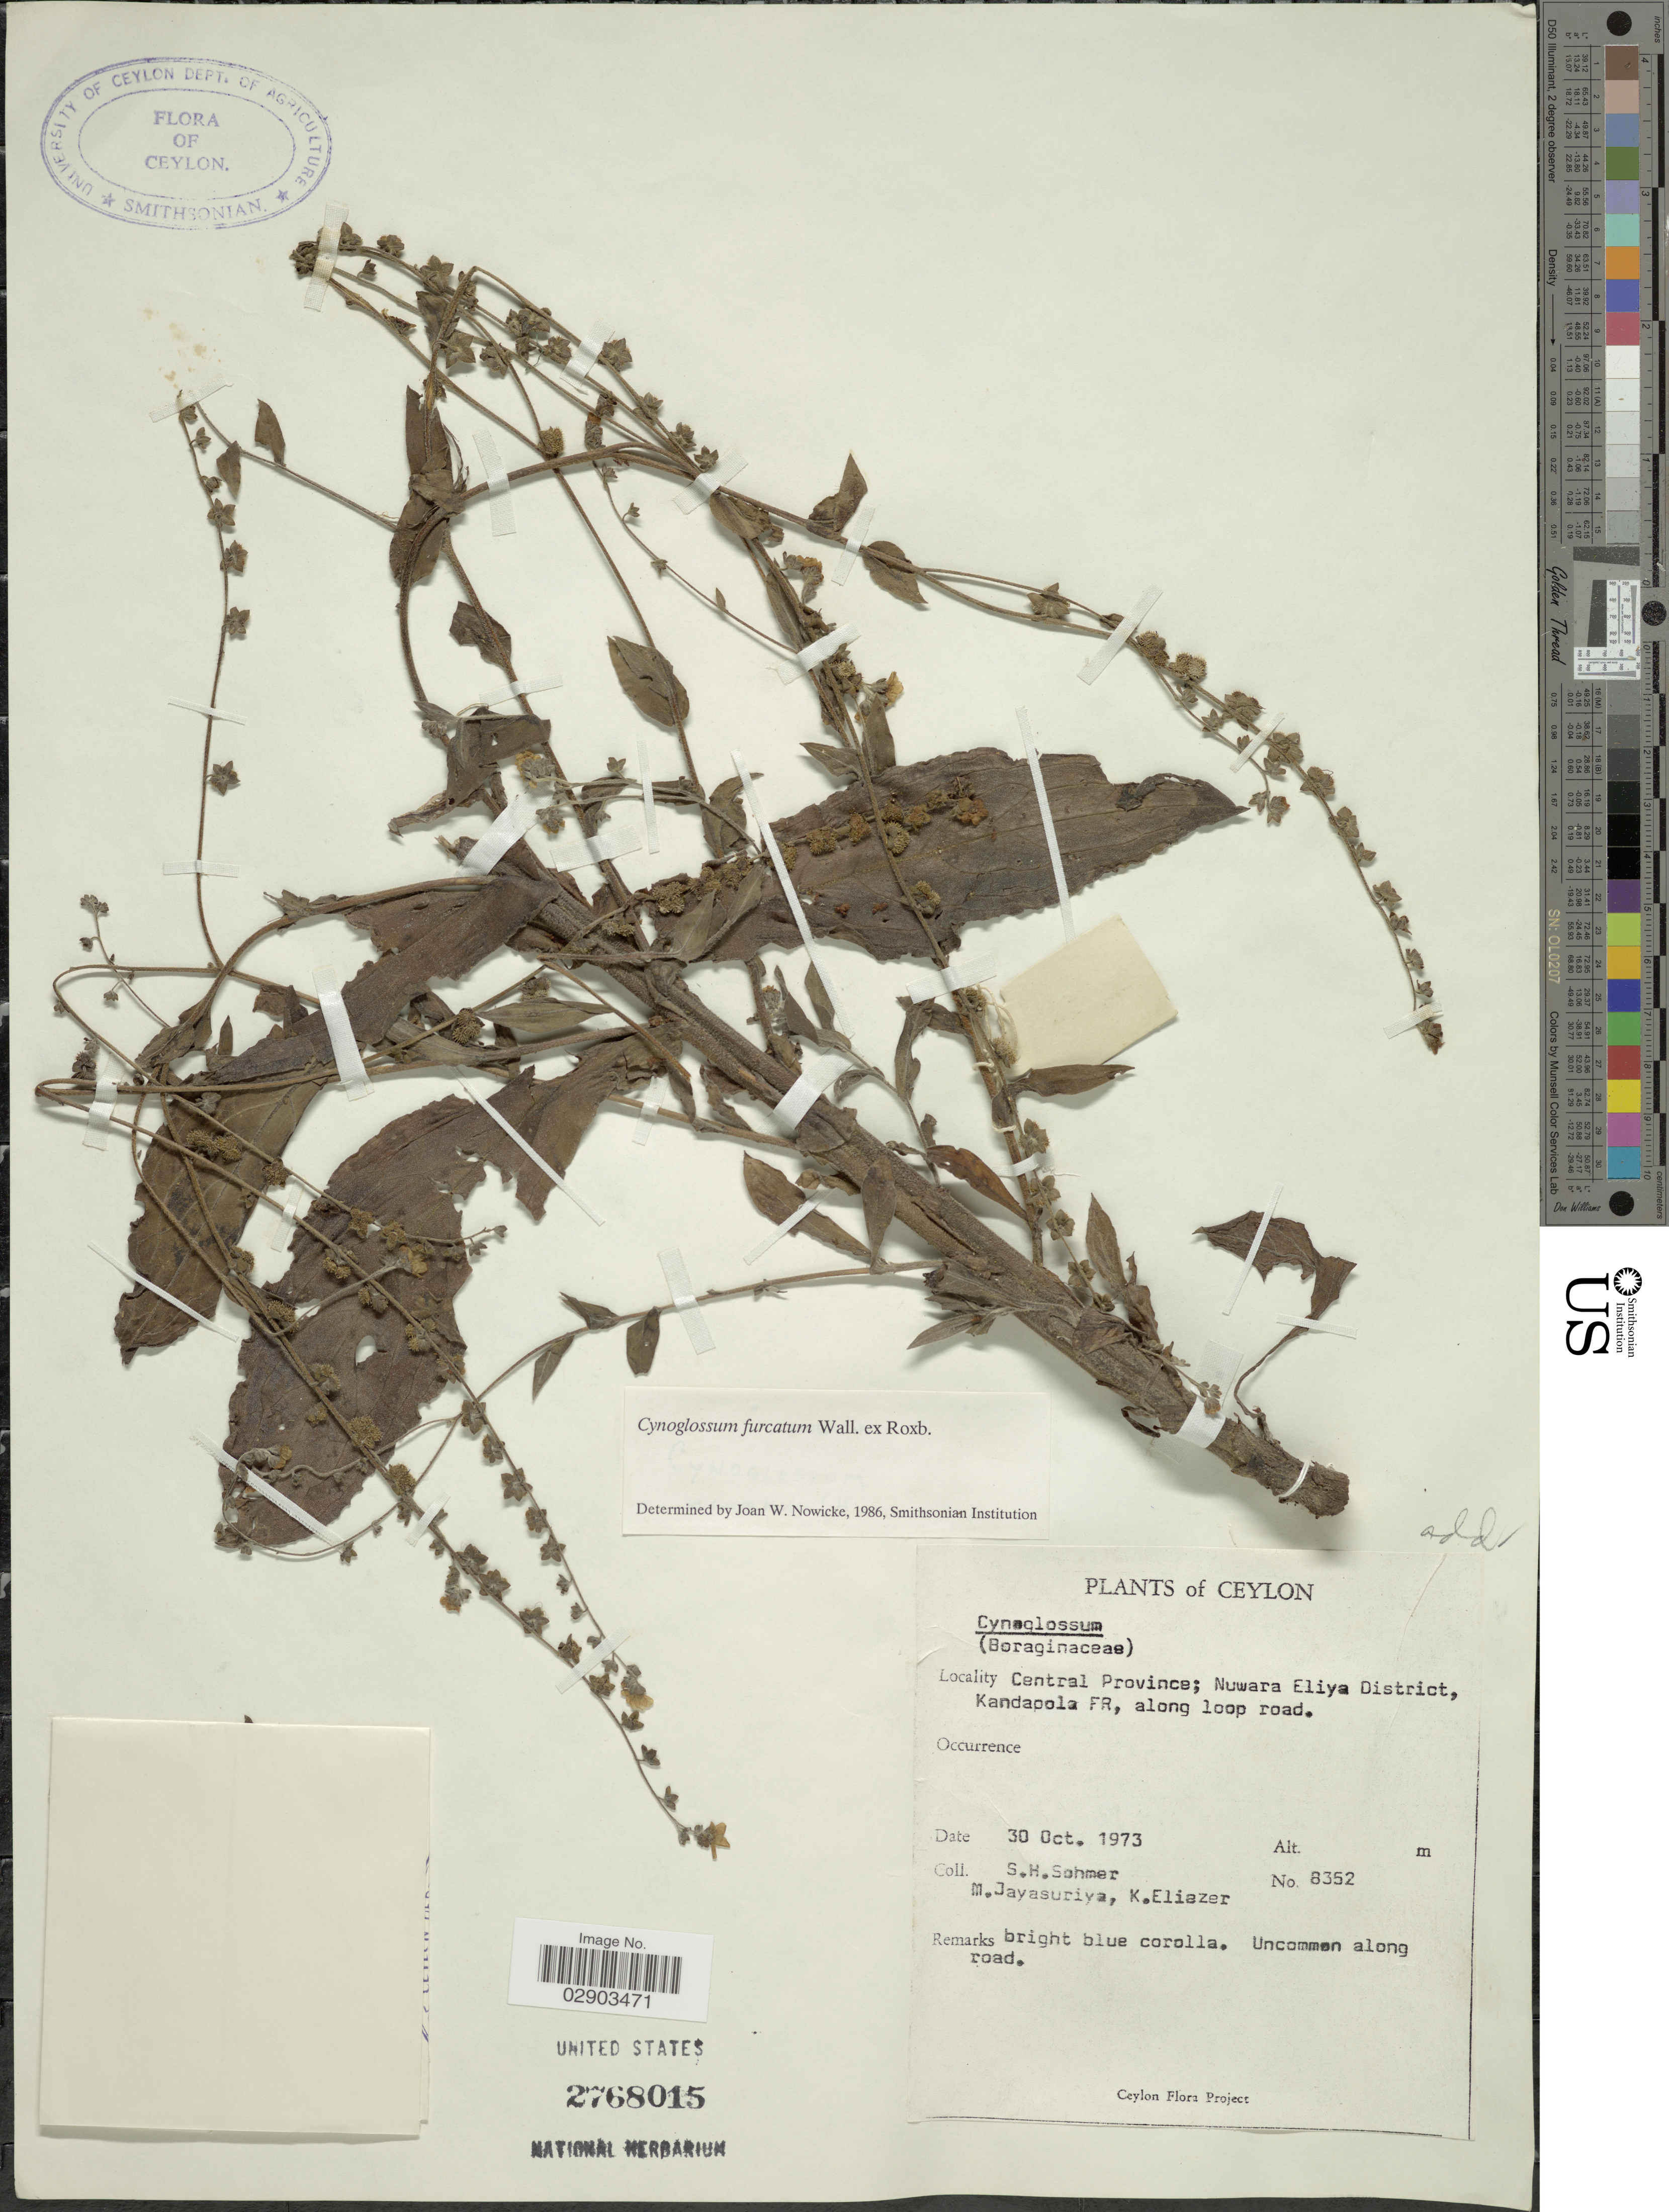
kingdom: Plantae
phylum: Tracheophyta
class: Magnoliopsida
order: Boraginales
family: Boraginaceae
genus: Cynoglossum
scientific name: Cynoglossum furcatum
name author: Wall.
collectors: S. H. Sohmer, M. Jayasuriya & K. Eliezer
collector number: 8352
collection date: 1973-10-30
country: Sri Lanka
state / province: Central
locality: Ceylon. Central Province; Nuwara Eliya District, Kandapola FR, along loop road.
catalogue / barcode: US 2768015